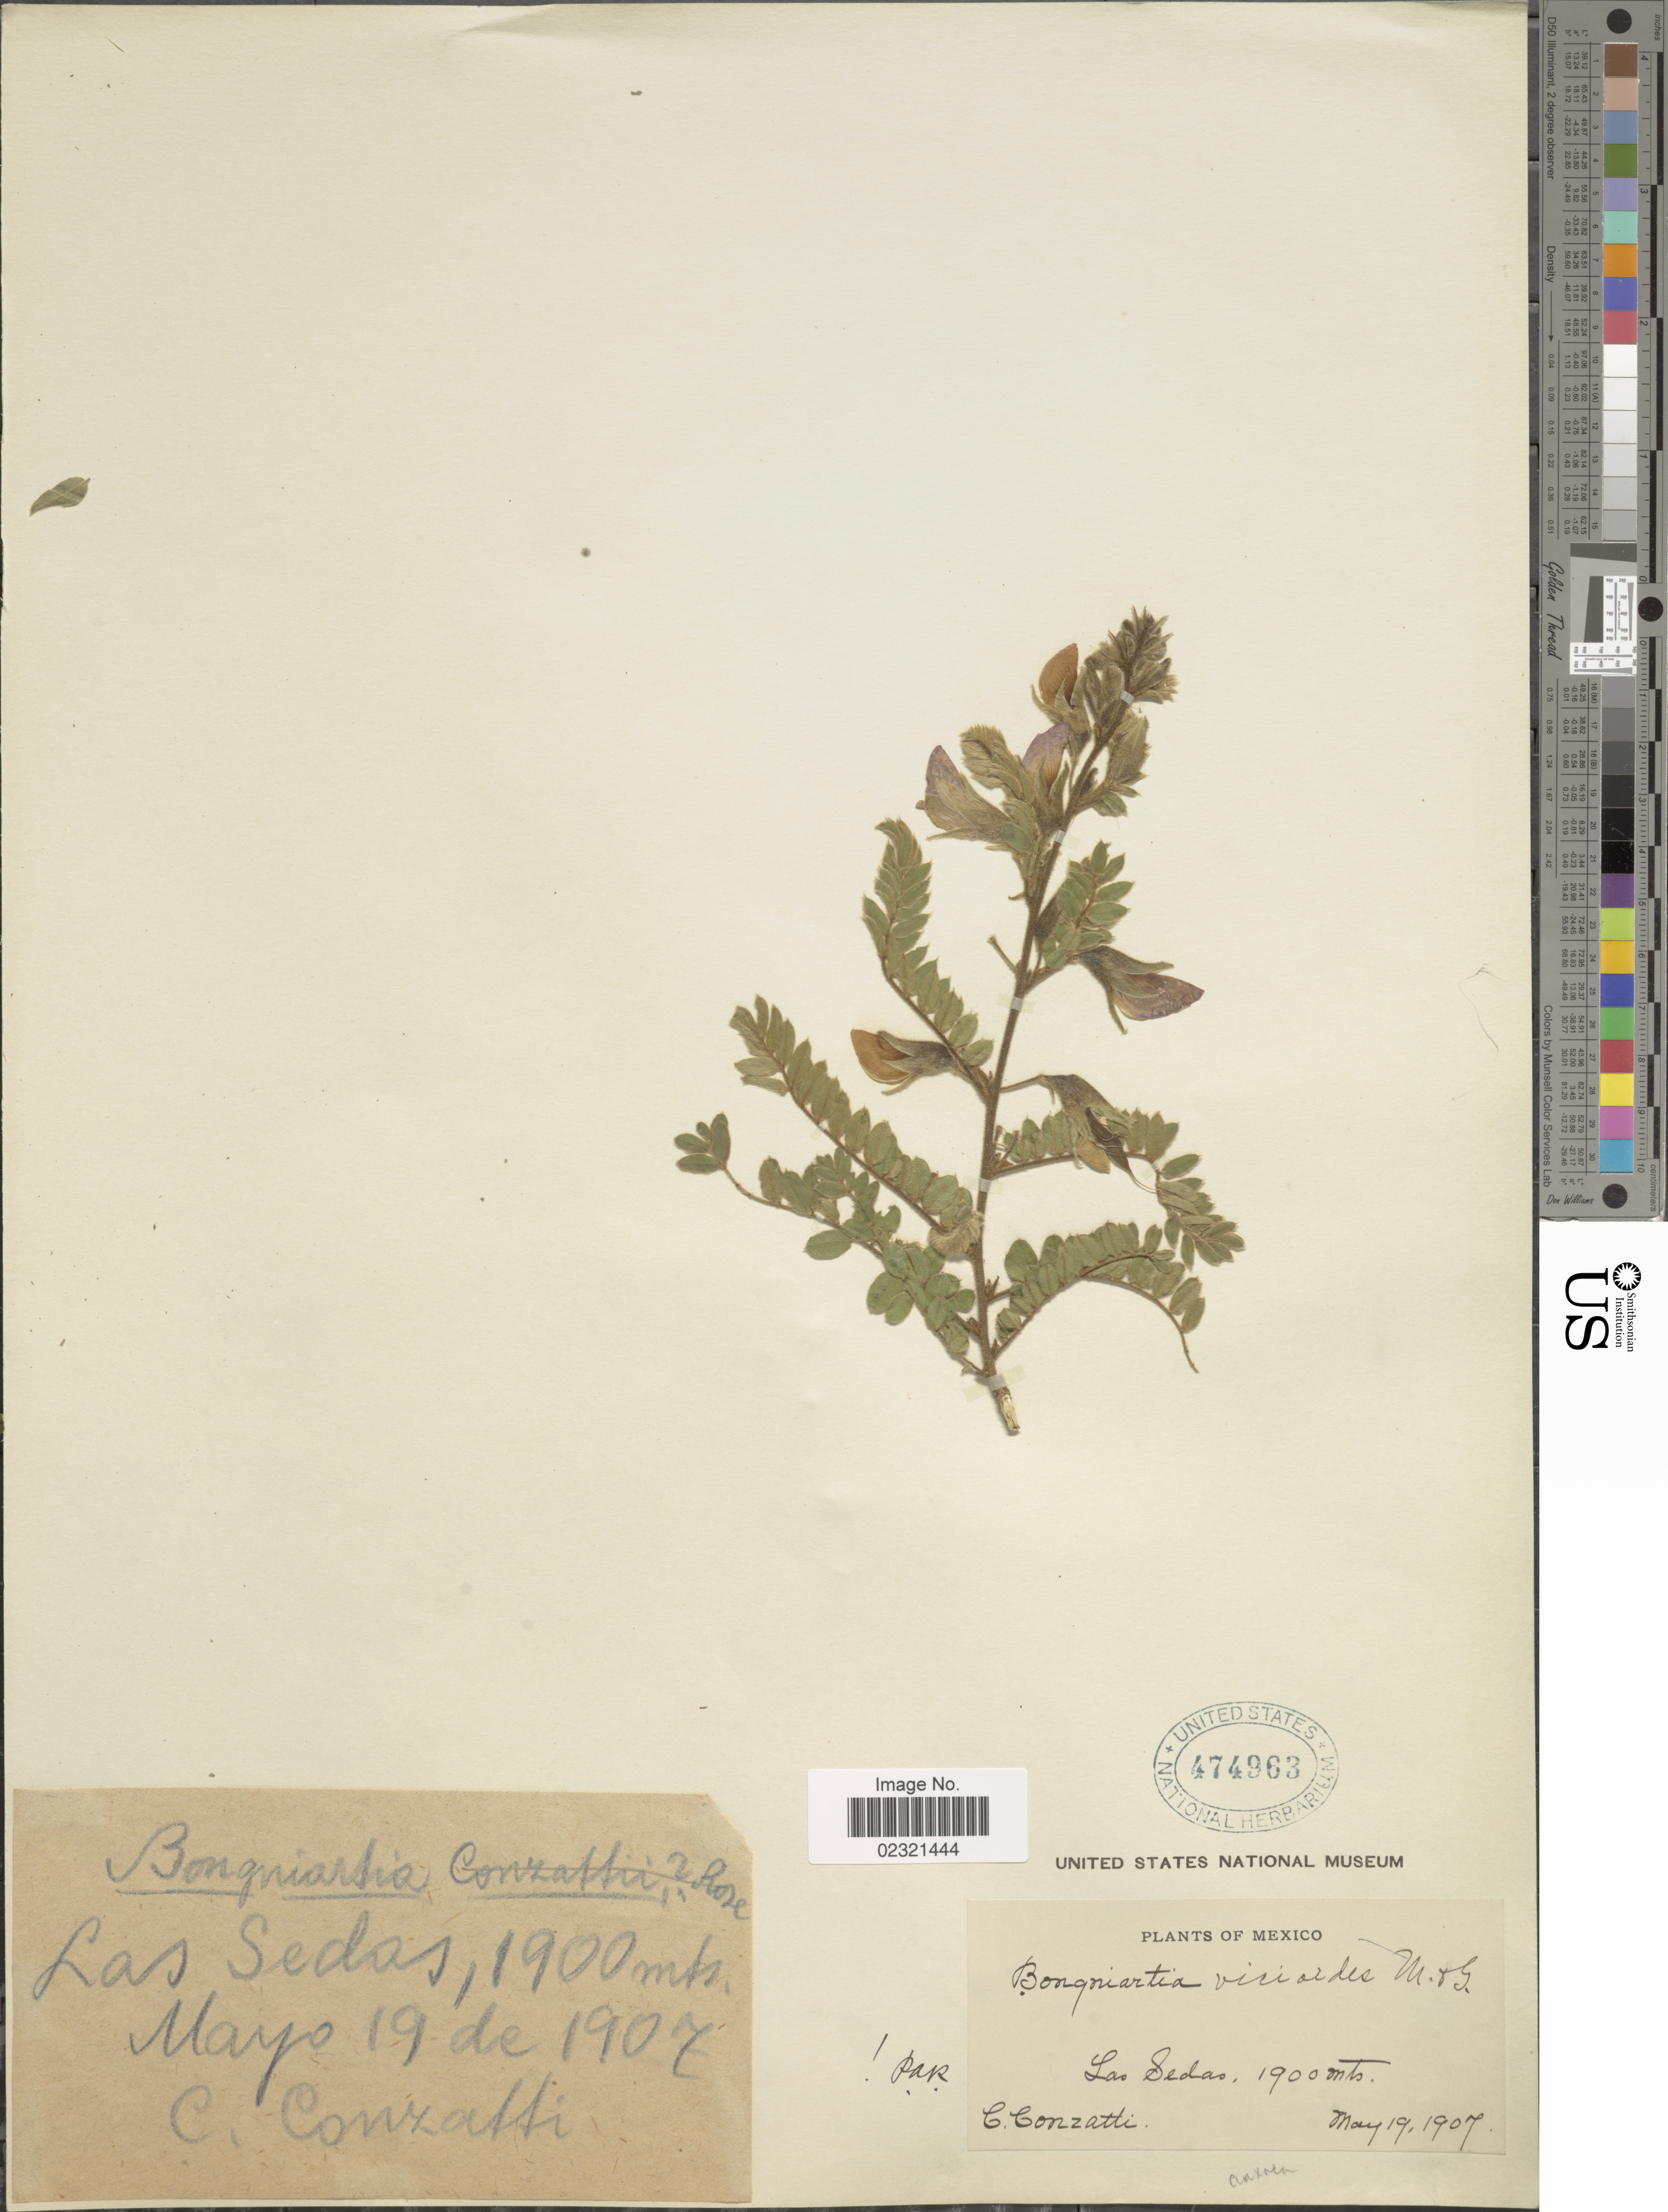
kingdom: Plantae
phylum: Tracheophyta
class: Magnoliopsida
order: Fabales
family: Fabaceae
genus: Brongniartia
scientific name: Brongniartia vicioides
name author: M. Martens & Galeotti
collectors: C. Conzatti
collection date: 1907-05-19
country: Mexico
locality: Las Sedas.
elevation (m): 1900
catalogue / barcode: US 474963